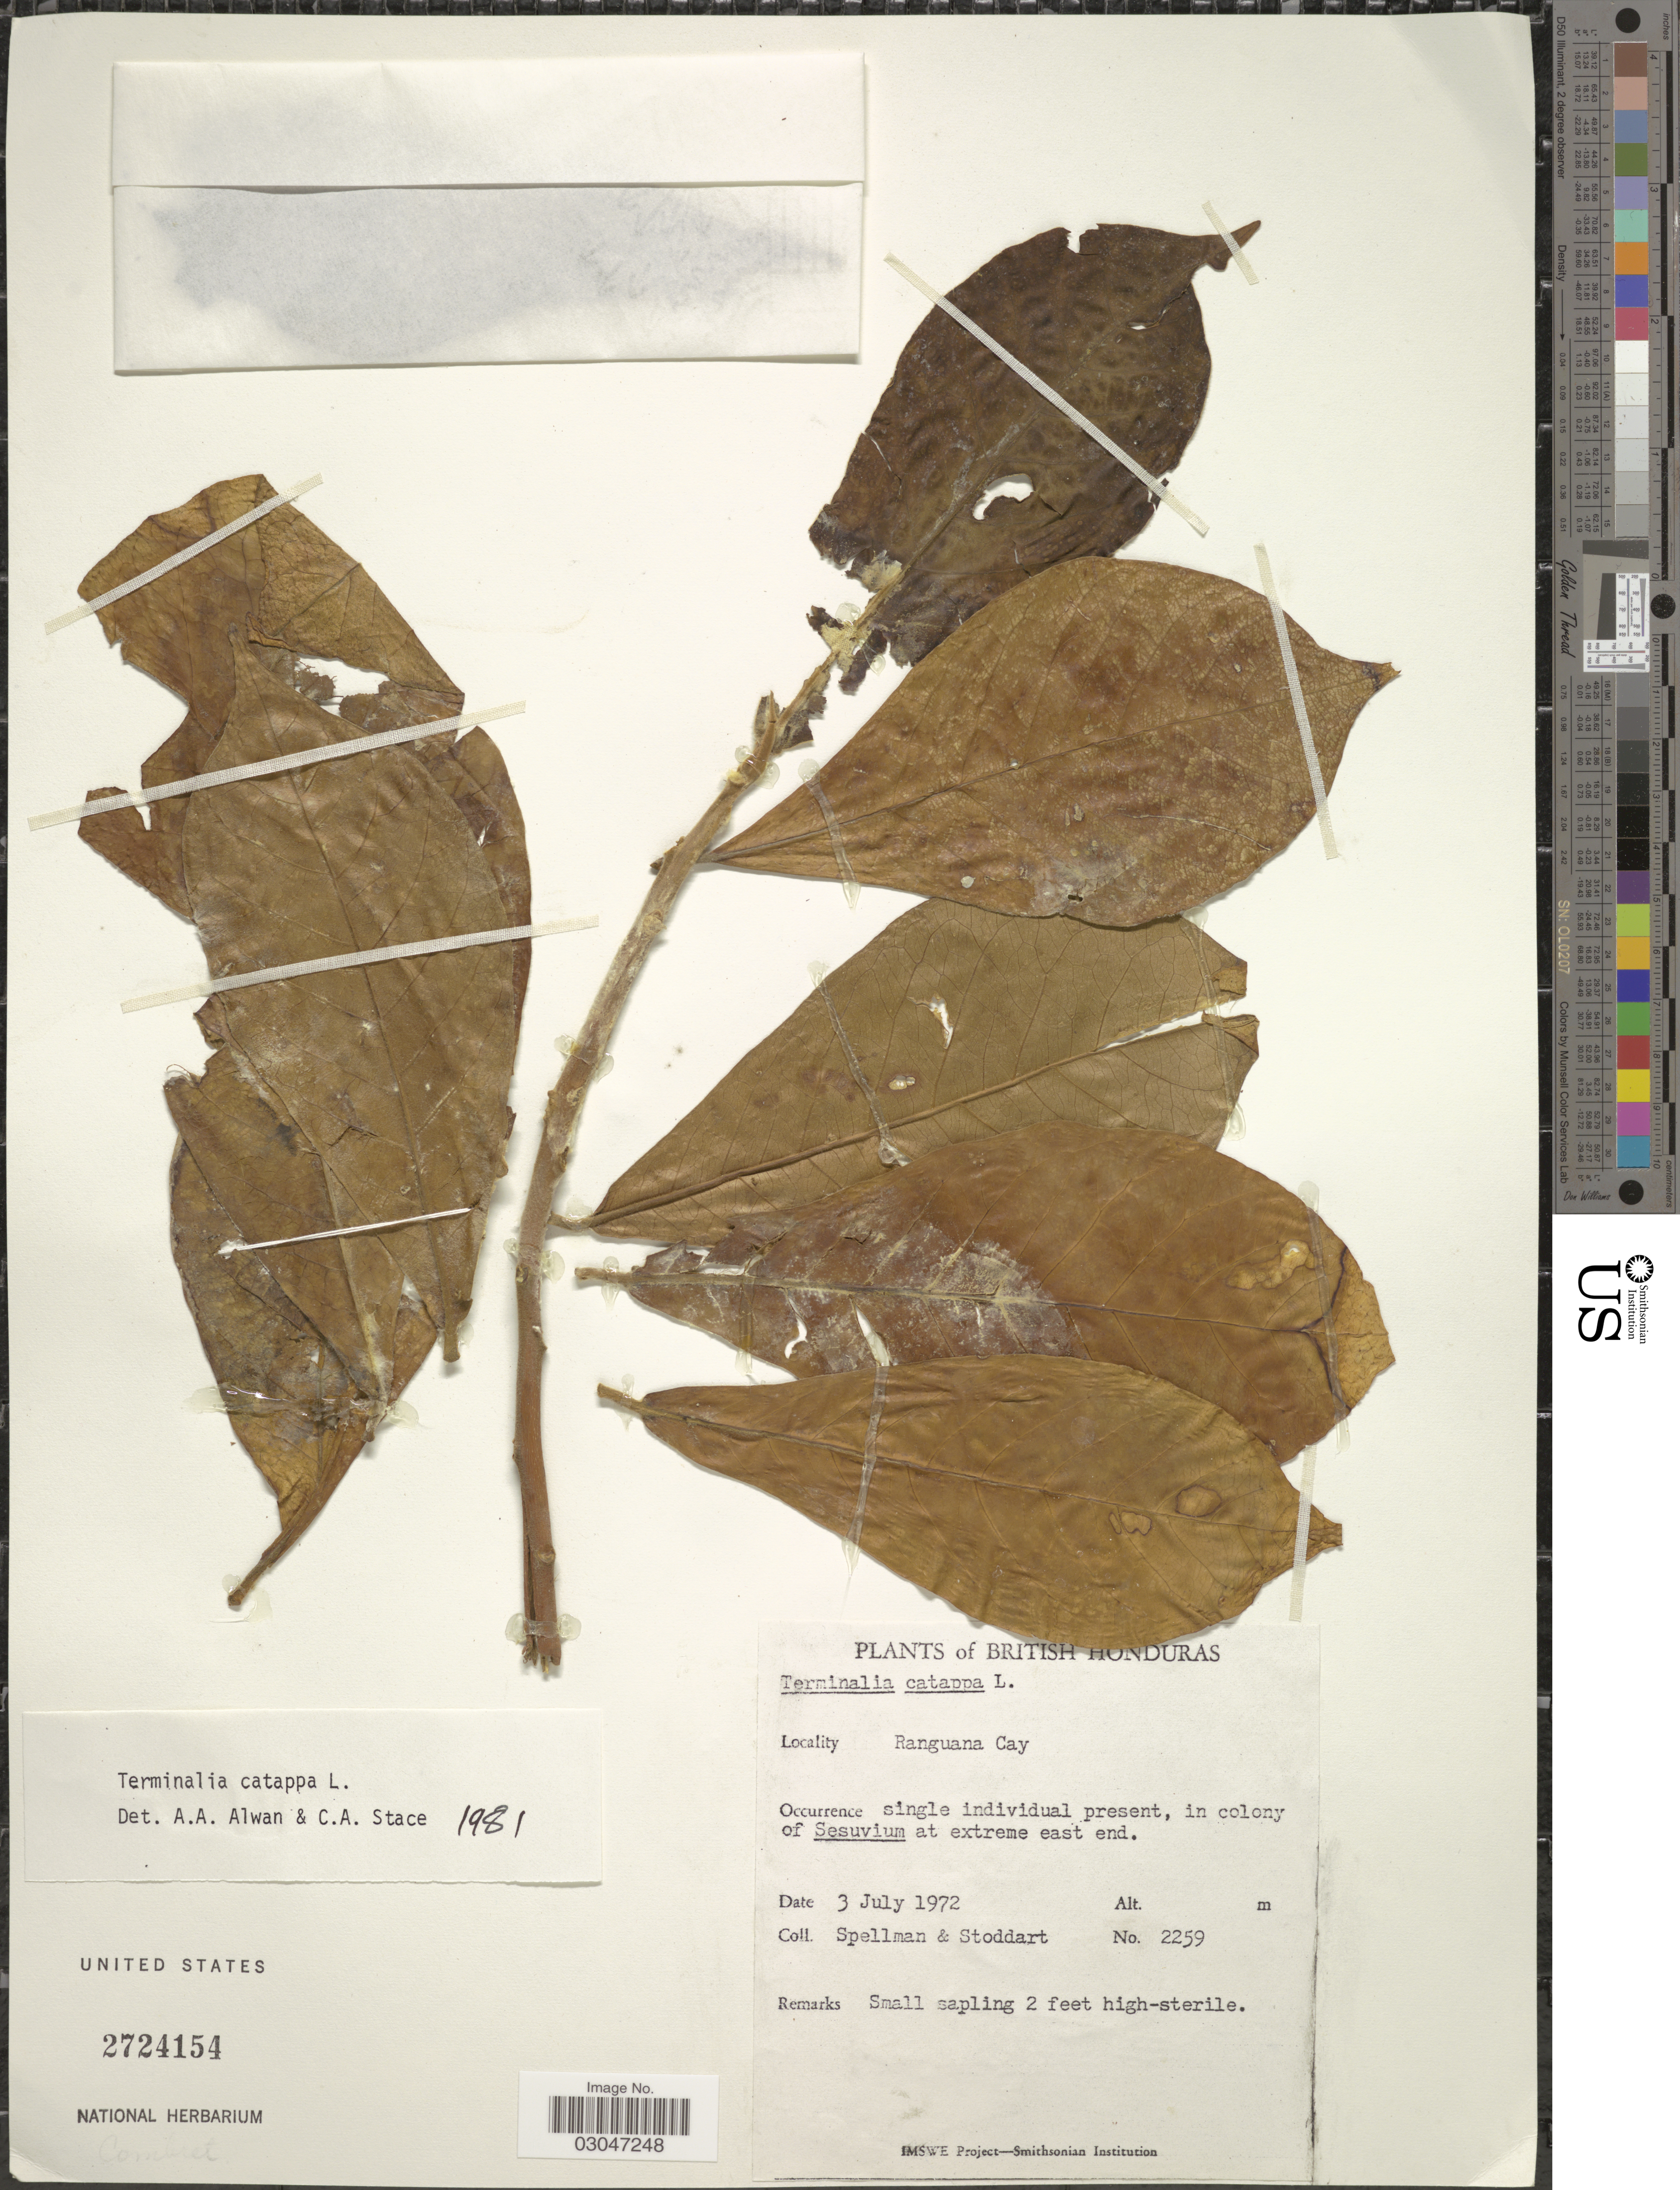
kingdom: Plantae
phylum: Tracheophyta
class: Magnoliopsida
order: Myrtales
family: Combretaceae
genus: Terminalia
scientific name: Terminalia catappa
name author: L.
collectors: Spellman, -- & -. Stoddart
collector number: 2259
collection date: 1972-07-03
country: Belize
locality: British Honduras. Ranguana Cay.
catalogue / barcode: US 2724154